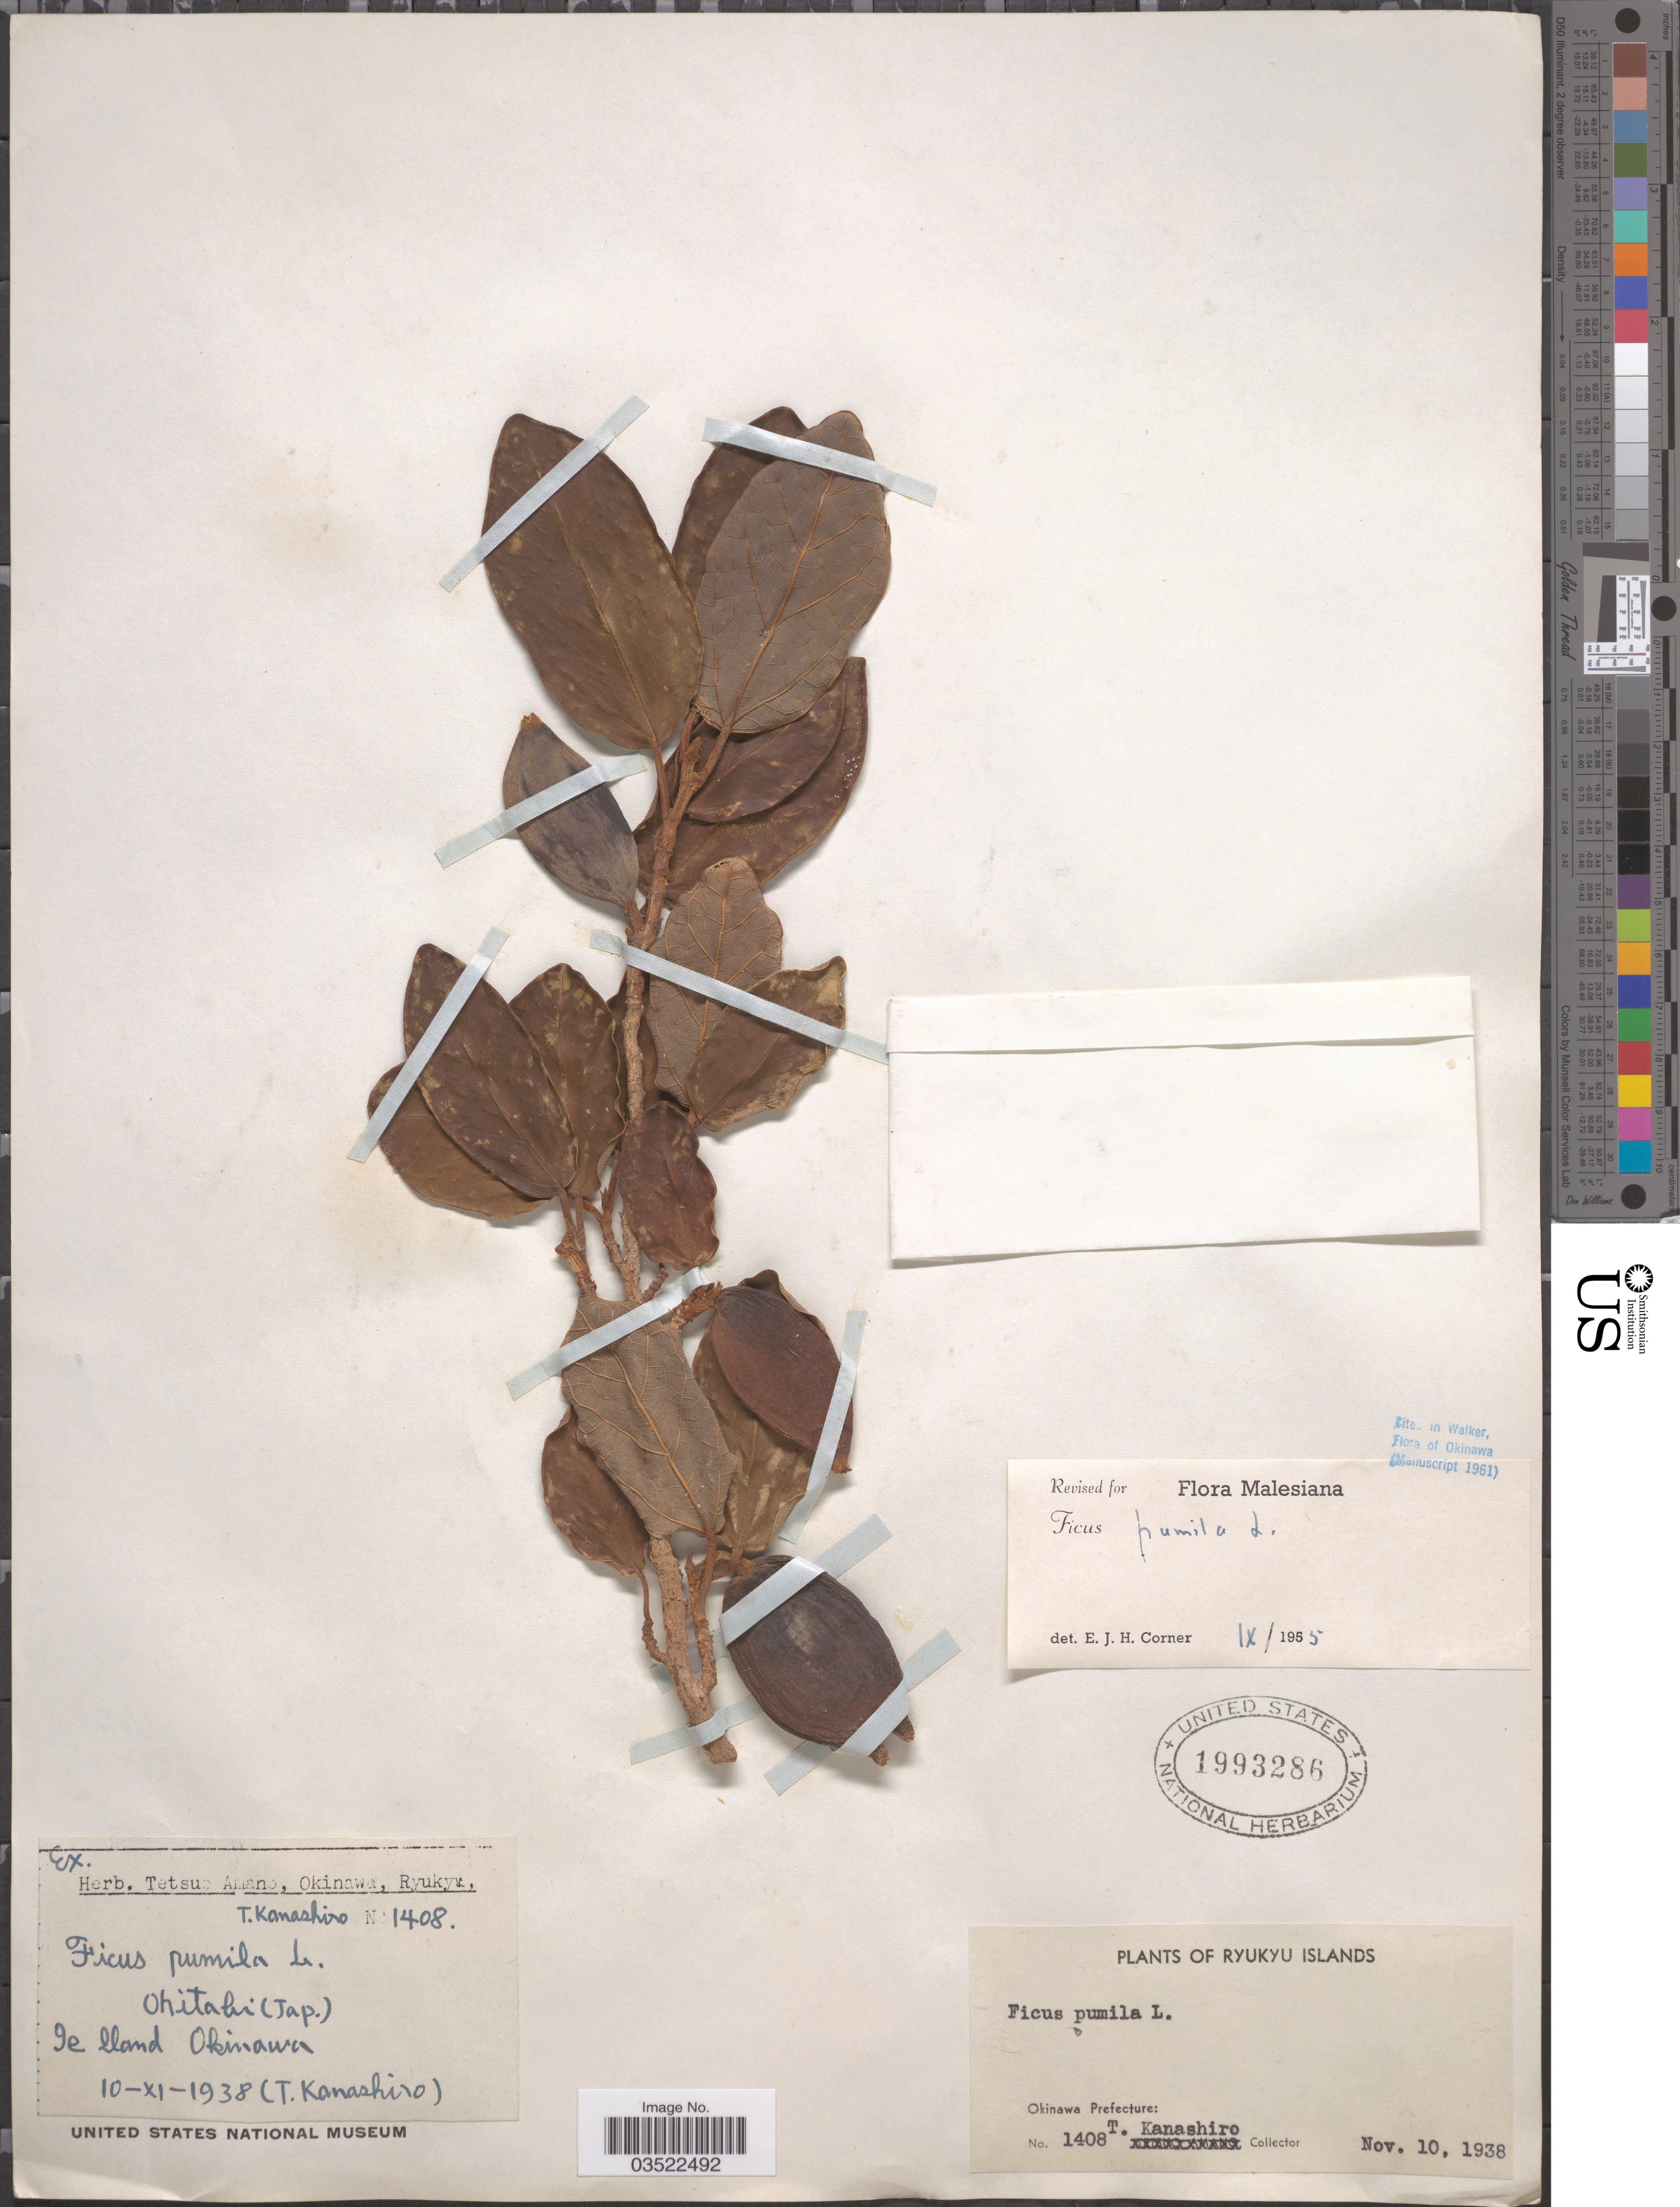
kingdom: Plantae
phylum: Tracheophyta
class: Magnoliopsida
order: Rosales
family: Moraceae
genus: Ficus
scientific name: Ficus pumila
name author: L.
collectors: T. Kanashiro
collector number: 1408T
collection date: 1938-11-10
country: Japan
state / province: Okinawa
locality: Ryukyu Islands. Okinawa Prefecture. Ie* Iland* Okinawa.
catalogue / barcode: US 1993286